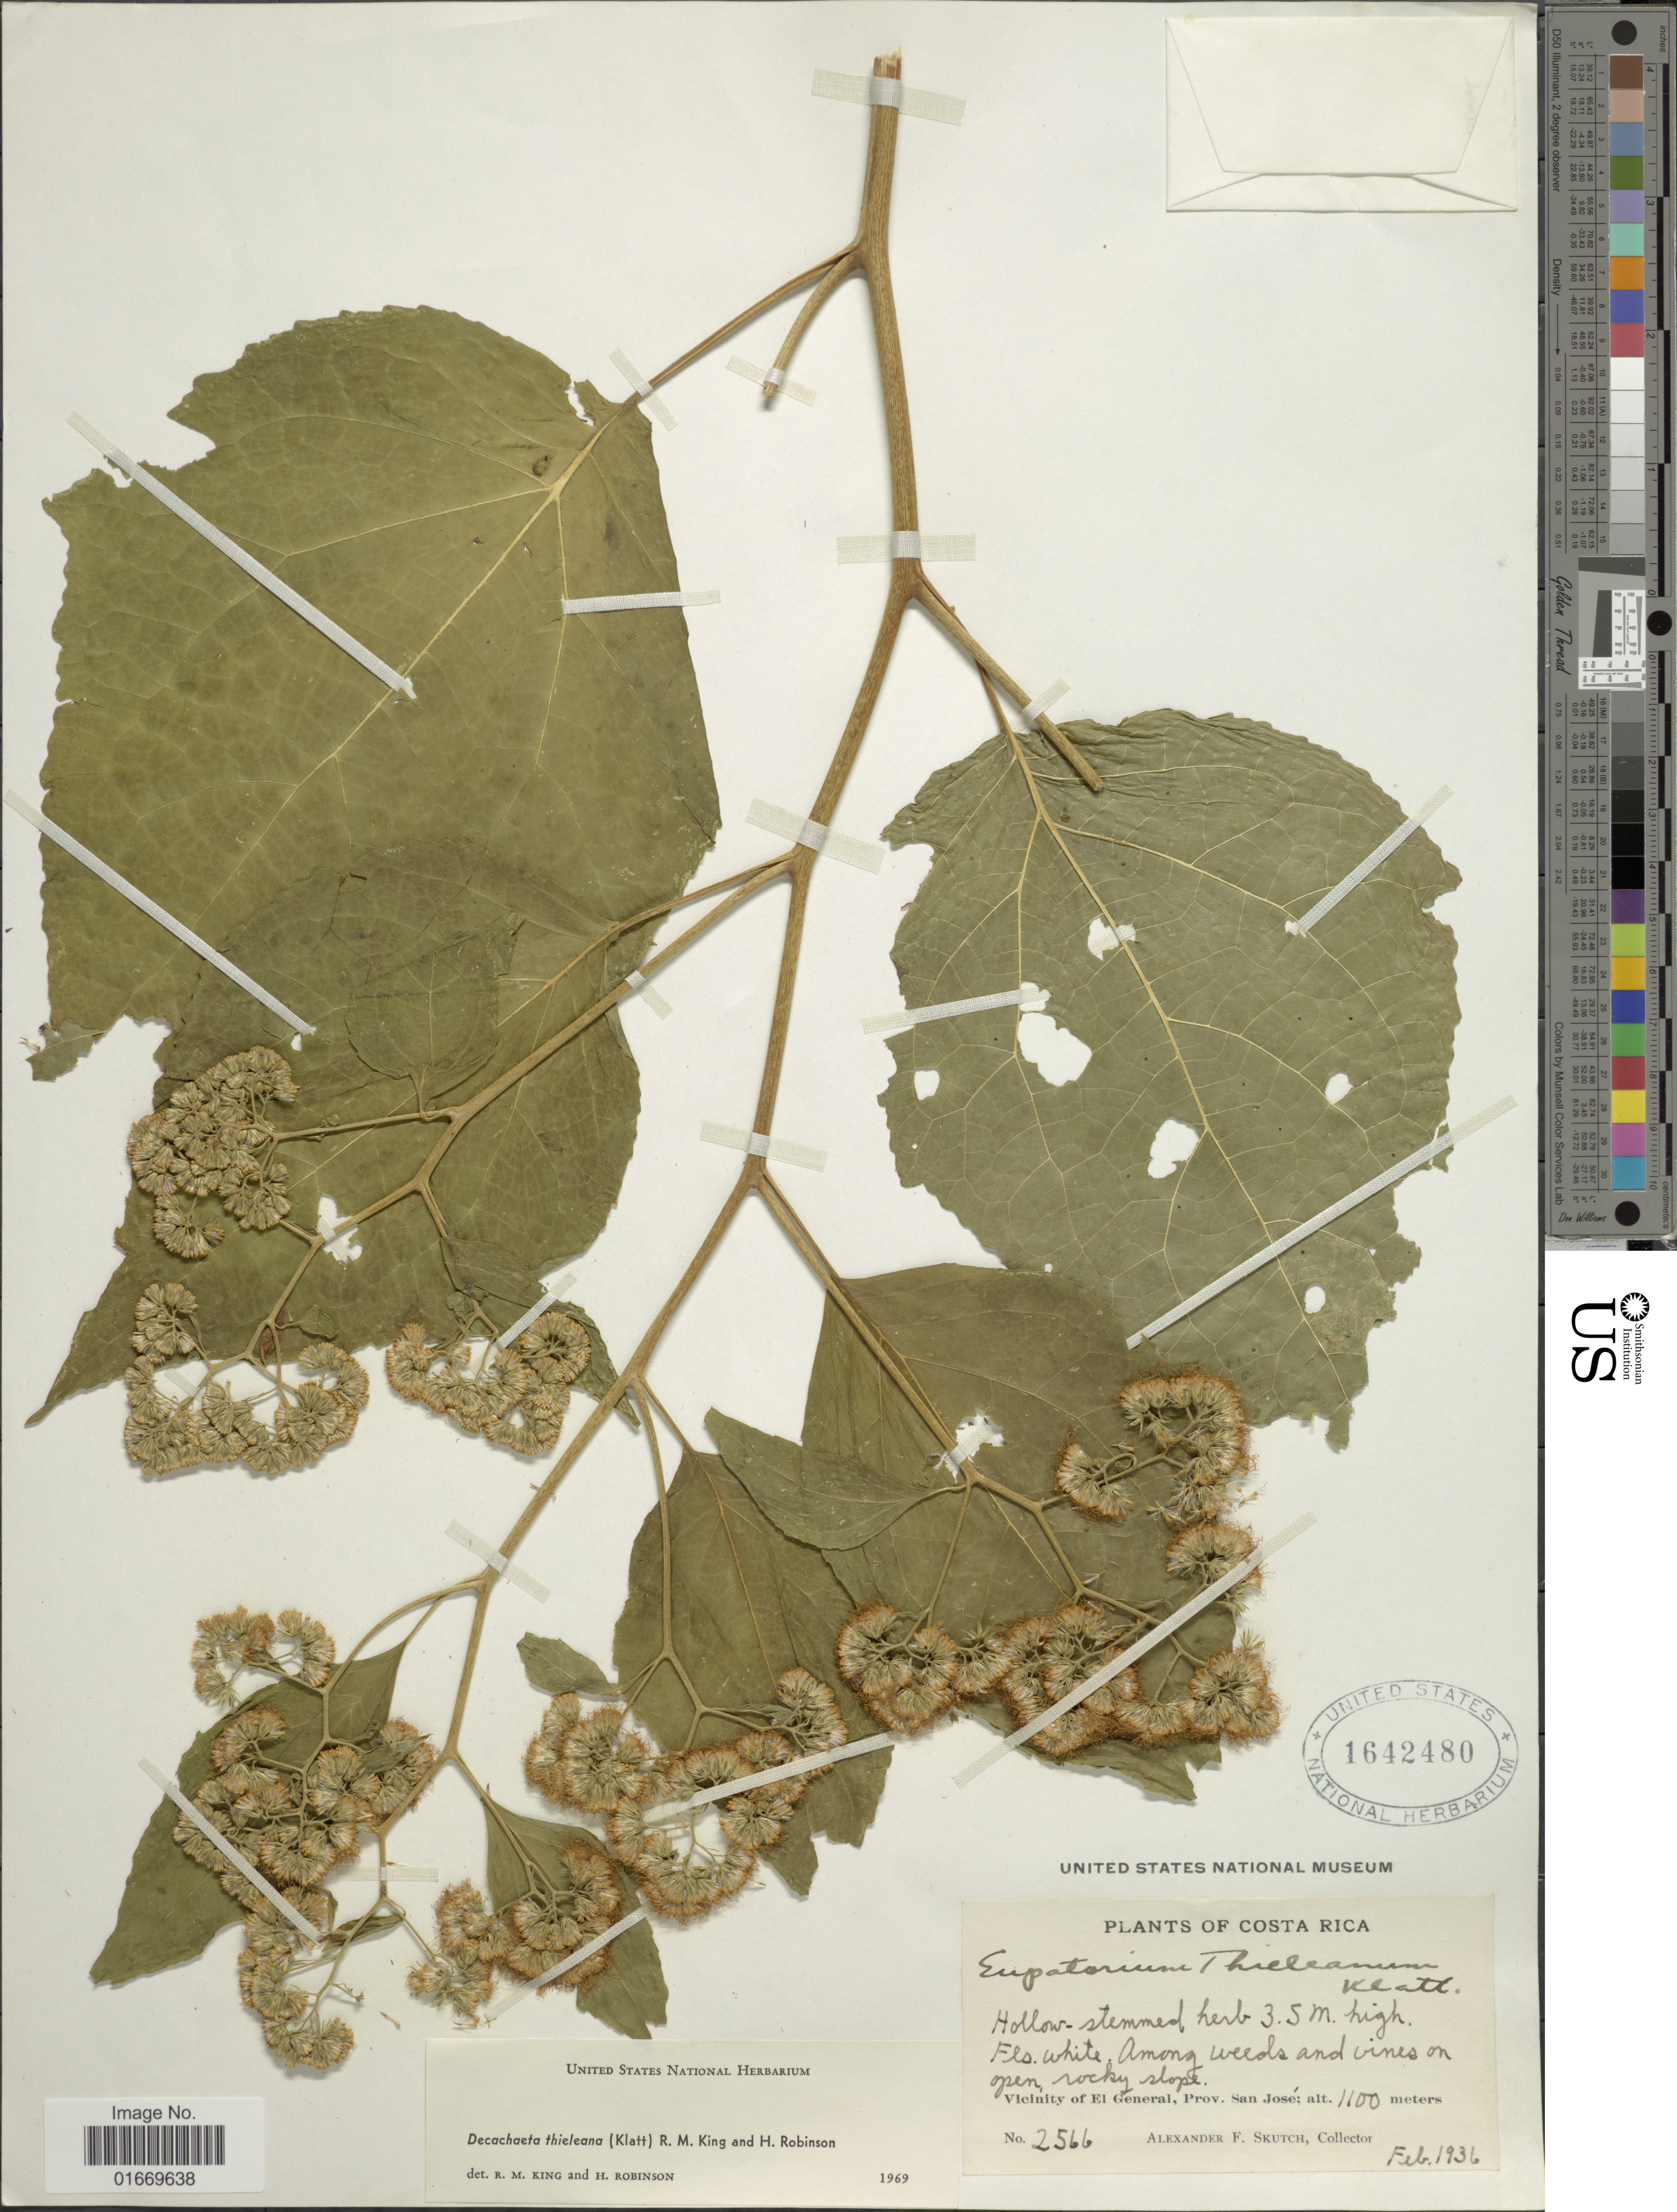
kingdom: Plantae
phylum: Tracheophyta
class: Magnoliopsida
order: Asterales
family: Asteraceae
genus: Decachaeta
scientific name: Decachaeta thieleana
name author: (Klatt) R.M. King & H. Rob.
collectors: A. F. Skutch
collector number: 2566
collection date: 1936-02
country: Costa Rica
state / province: San José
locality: Costa Rica. Vicinity of El General, Prov. San José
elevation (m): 1100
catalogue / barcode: US 1642480